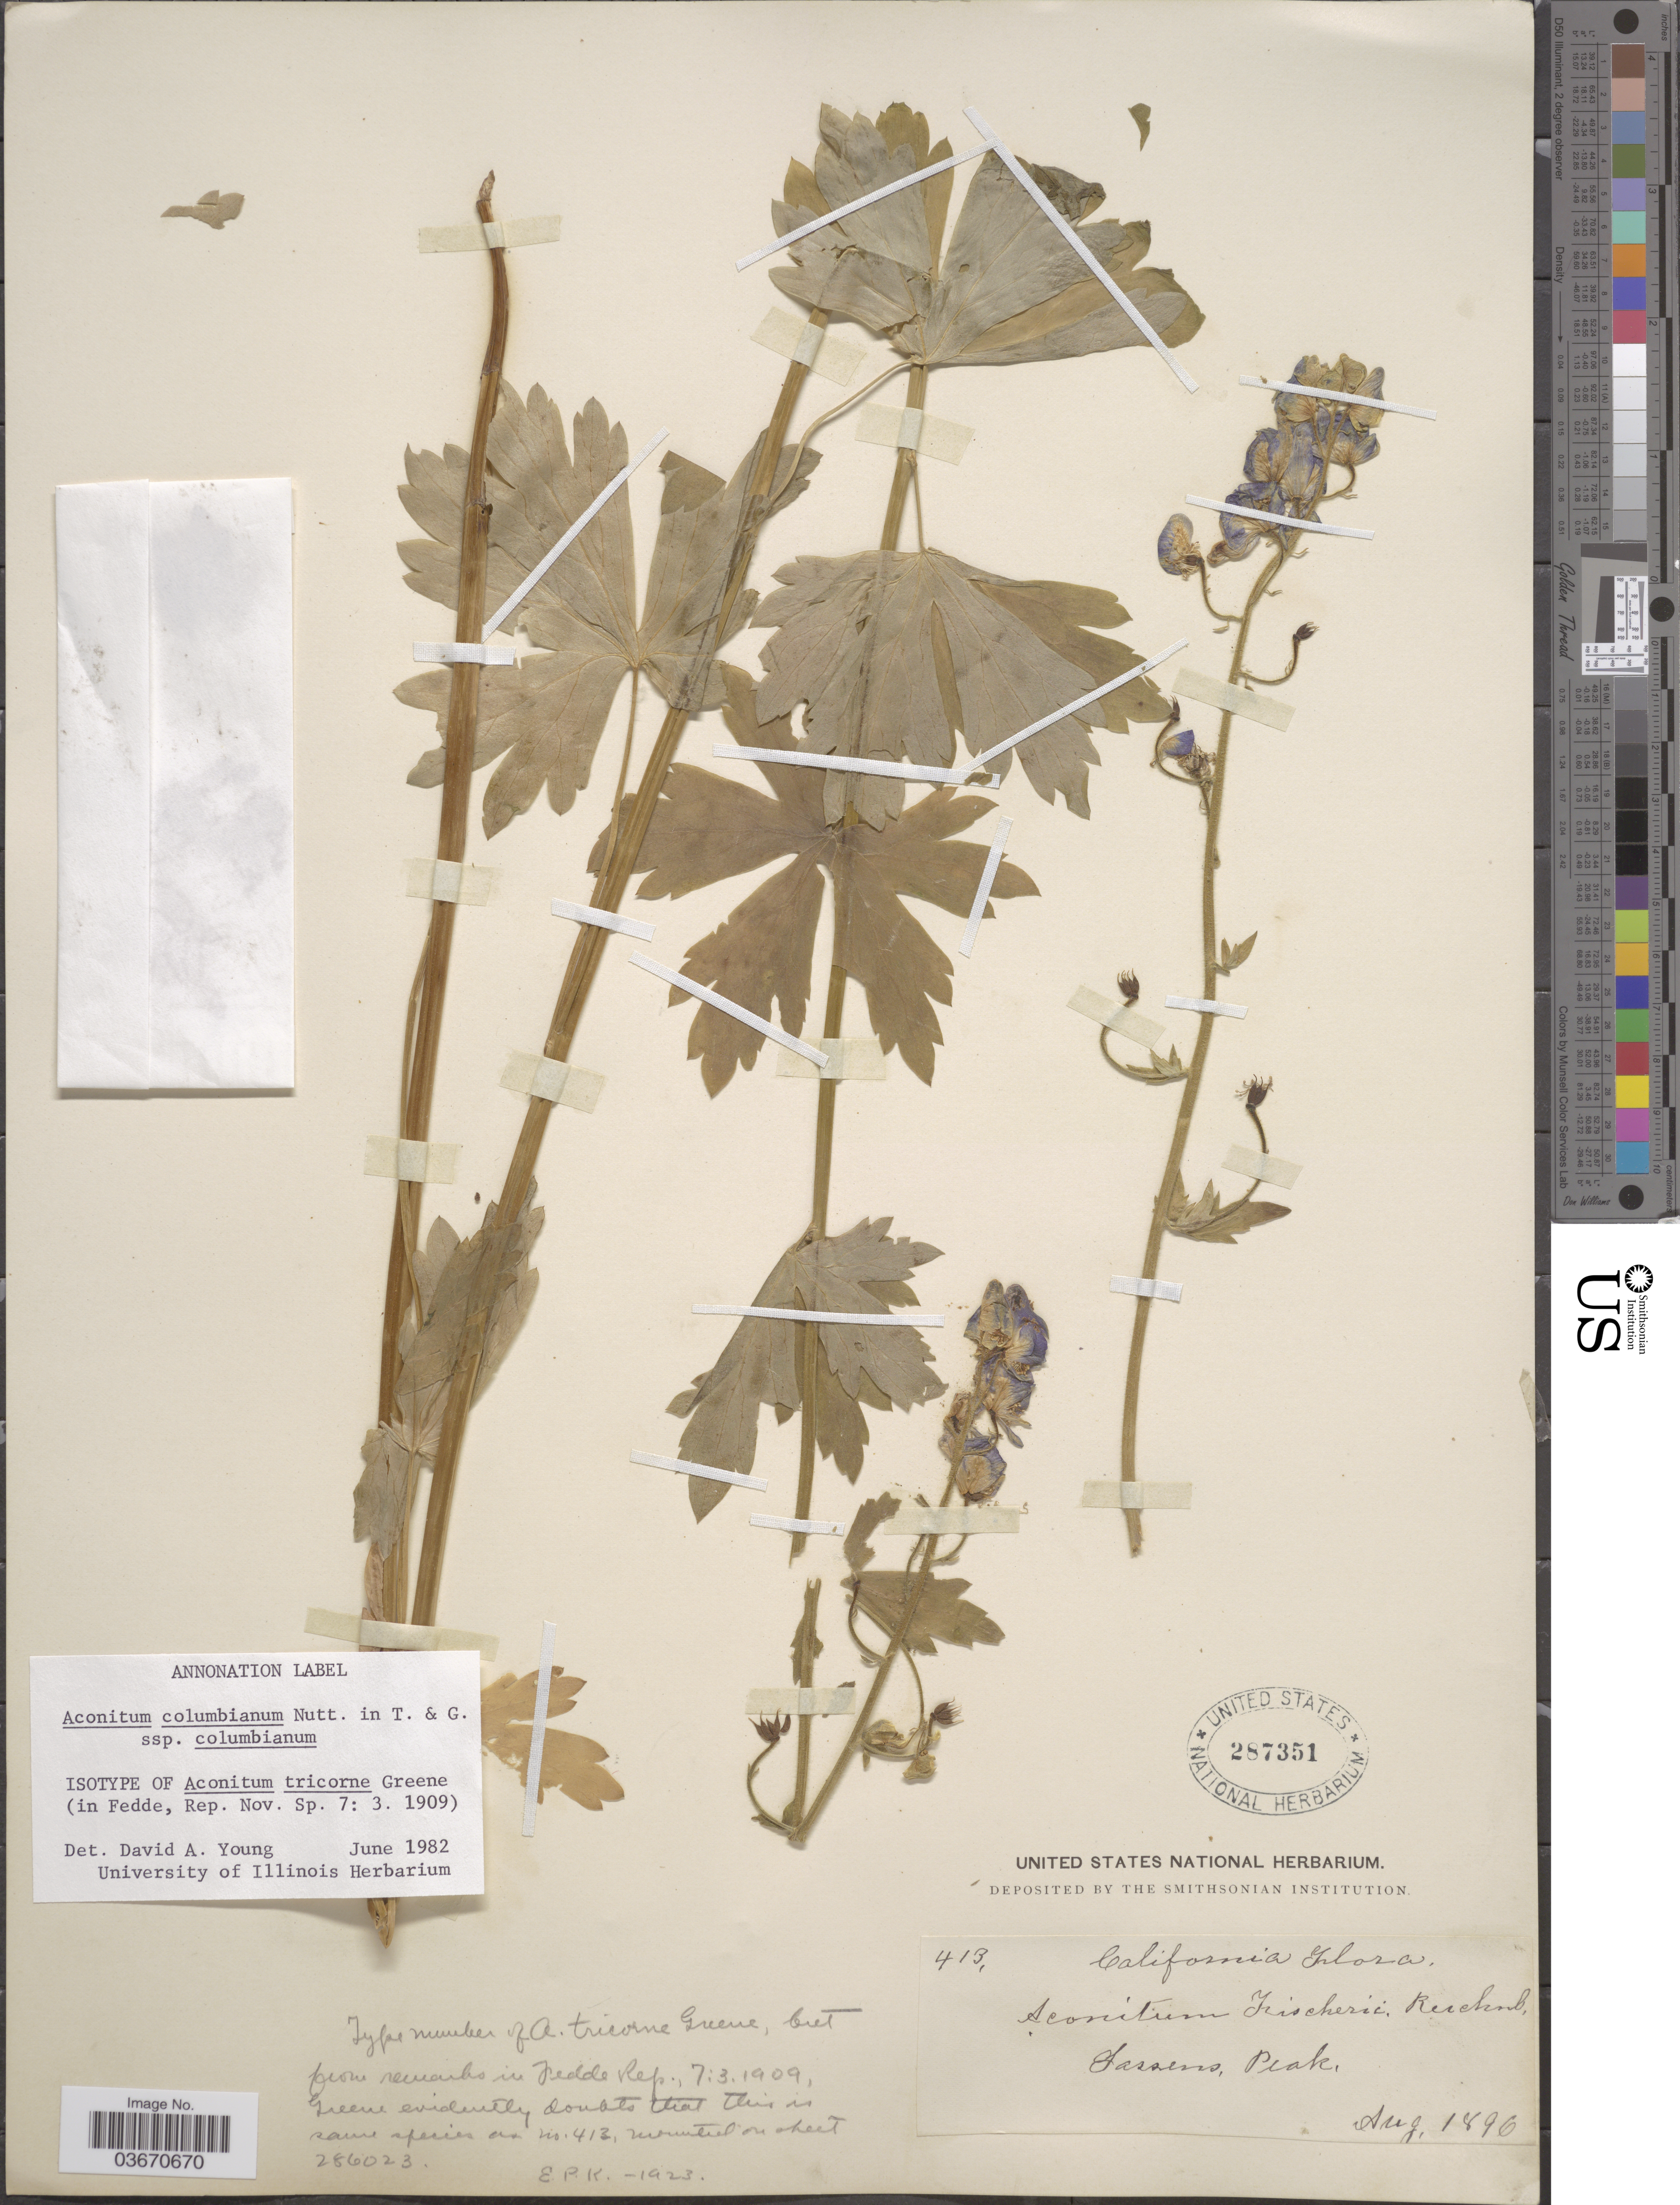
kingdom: Plantae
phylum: Tracheophyta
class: Magnoliopsida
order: Ranunculales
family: Ranunculaceae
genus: Aconitum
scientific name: Aconitum columbianum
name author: Nutt.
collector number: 413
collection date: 1896-08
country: United States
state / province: California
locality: Lassens, Peak.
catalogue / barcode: US 287351